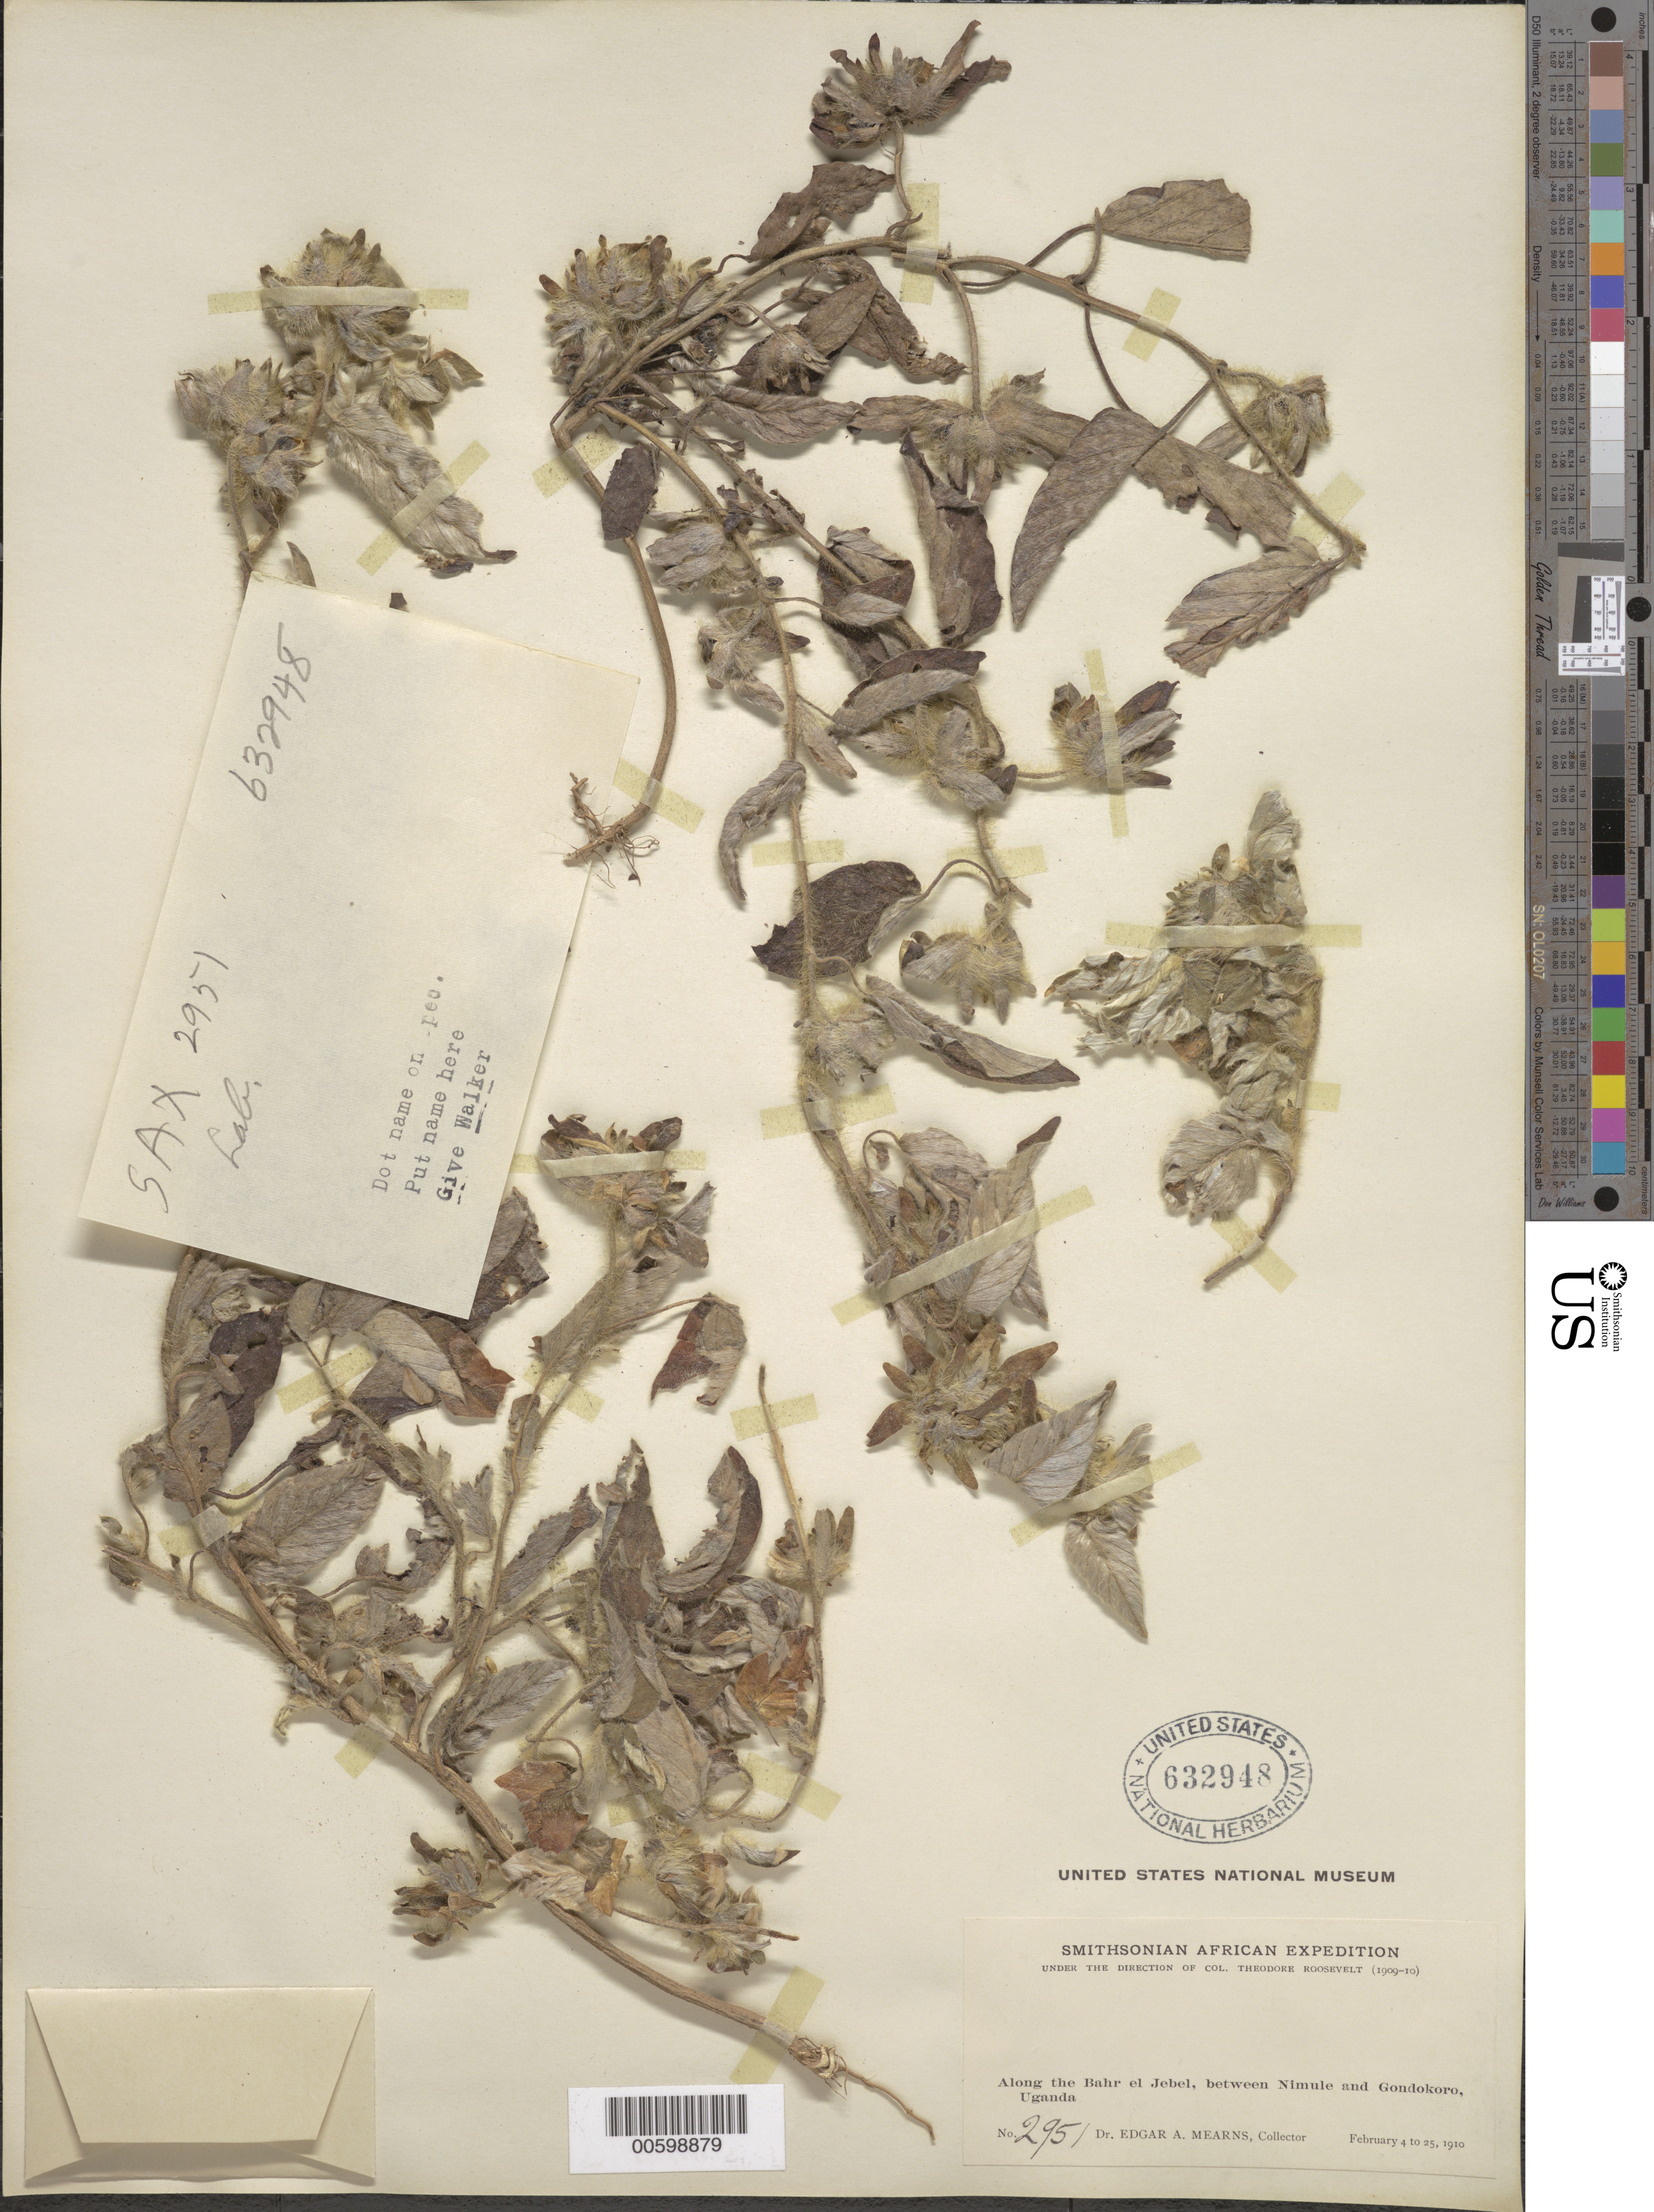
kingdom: Plantae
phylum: Tracheophyta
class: Magnoliopsida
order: Solanales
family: Convolvulaceae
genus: Ipomoea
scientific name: Ipomoea argentaurata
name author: Hallier f.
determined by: Staples, G. W.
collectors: E. A. Mearns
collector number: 2951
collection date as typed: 04 Feb 1910 to 25 Feb 1910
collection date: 1910-02-04/1910-02-25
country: South Sudan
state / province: Central Equatoria / Eastern Equatoria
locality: Along the Bahr el Jebel, between Nimule and Gondokoro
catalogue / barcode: US 632948